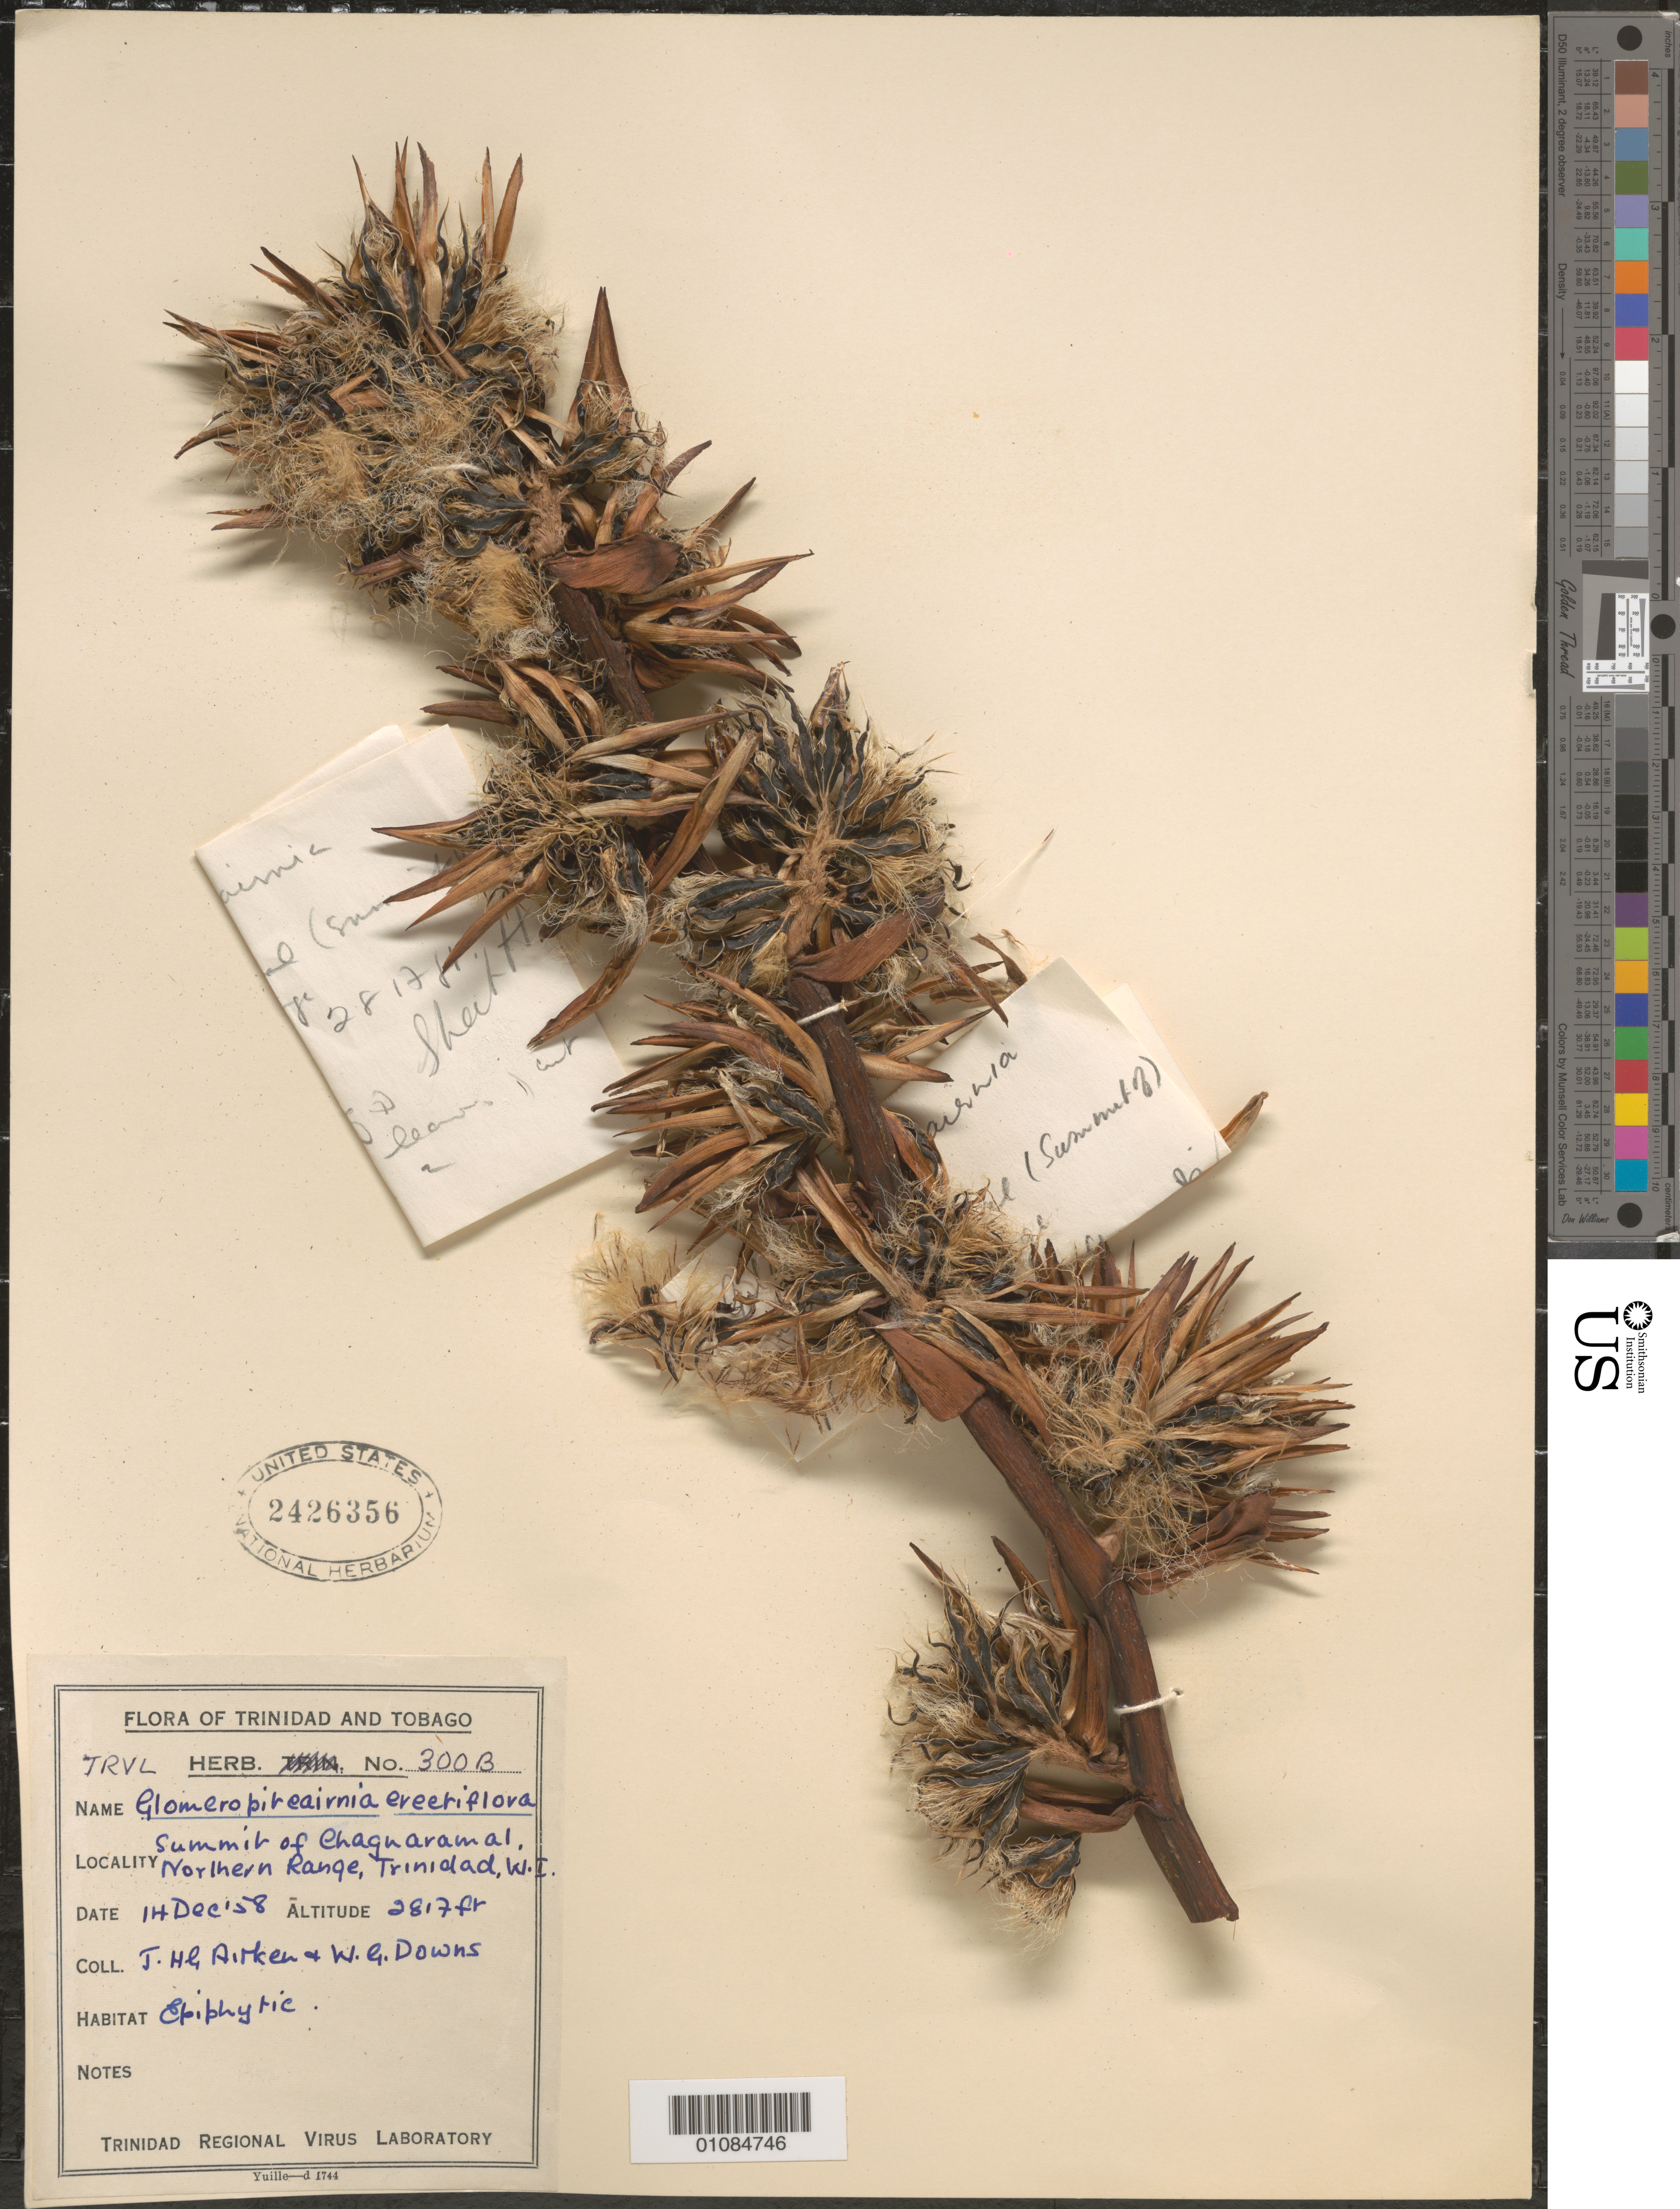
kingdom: Plantae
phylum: Tracheophyta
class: Liliopsida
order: Poales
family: Bromeliaceae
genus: Glomeropitcairnia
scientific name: Glomeropitcairnia erectiflora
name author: Mez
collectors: T. Aitken & W. G. Downs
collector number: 300B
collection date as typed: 14 Dec 1958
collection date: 1958-12-14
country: Trinidad and Tobago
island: Trinidad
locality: Summit of Chaguaramal, Northern Range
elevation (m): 859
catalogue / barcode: US 2426356